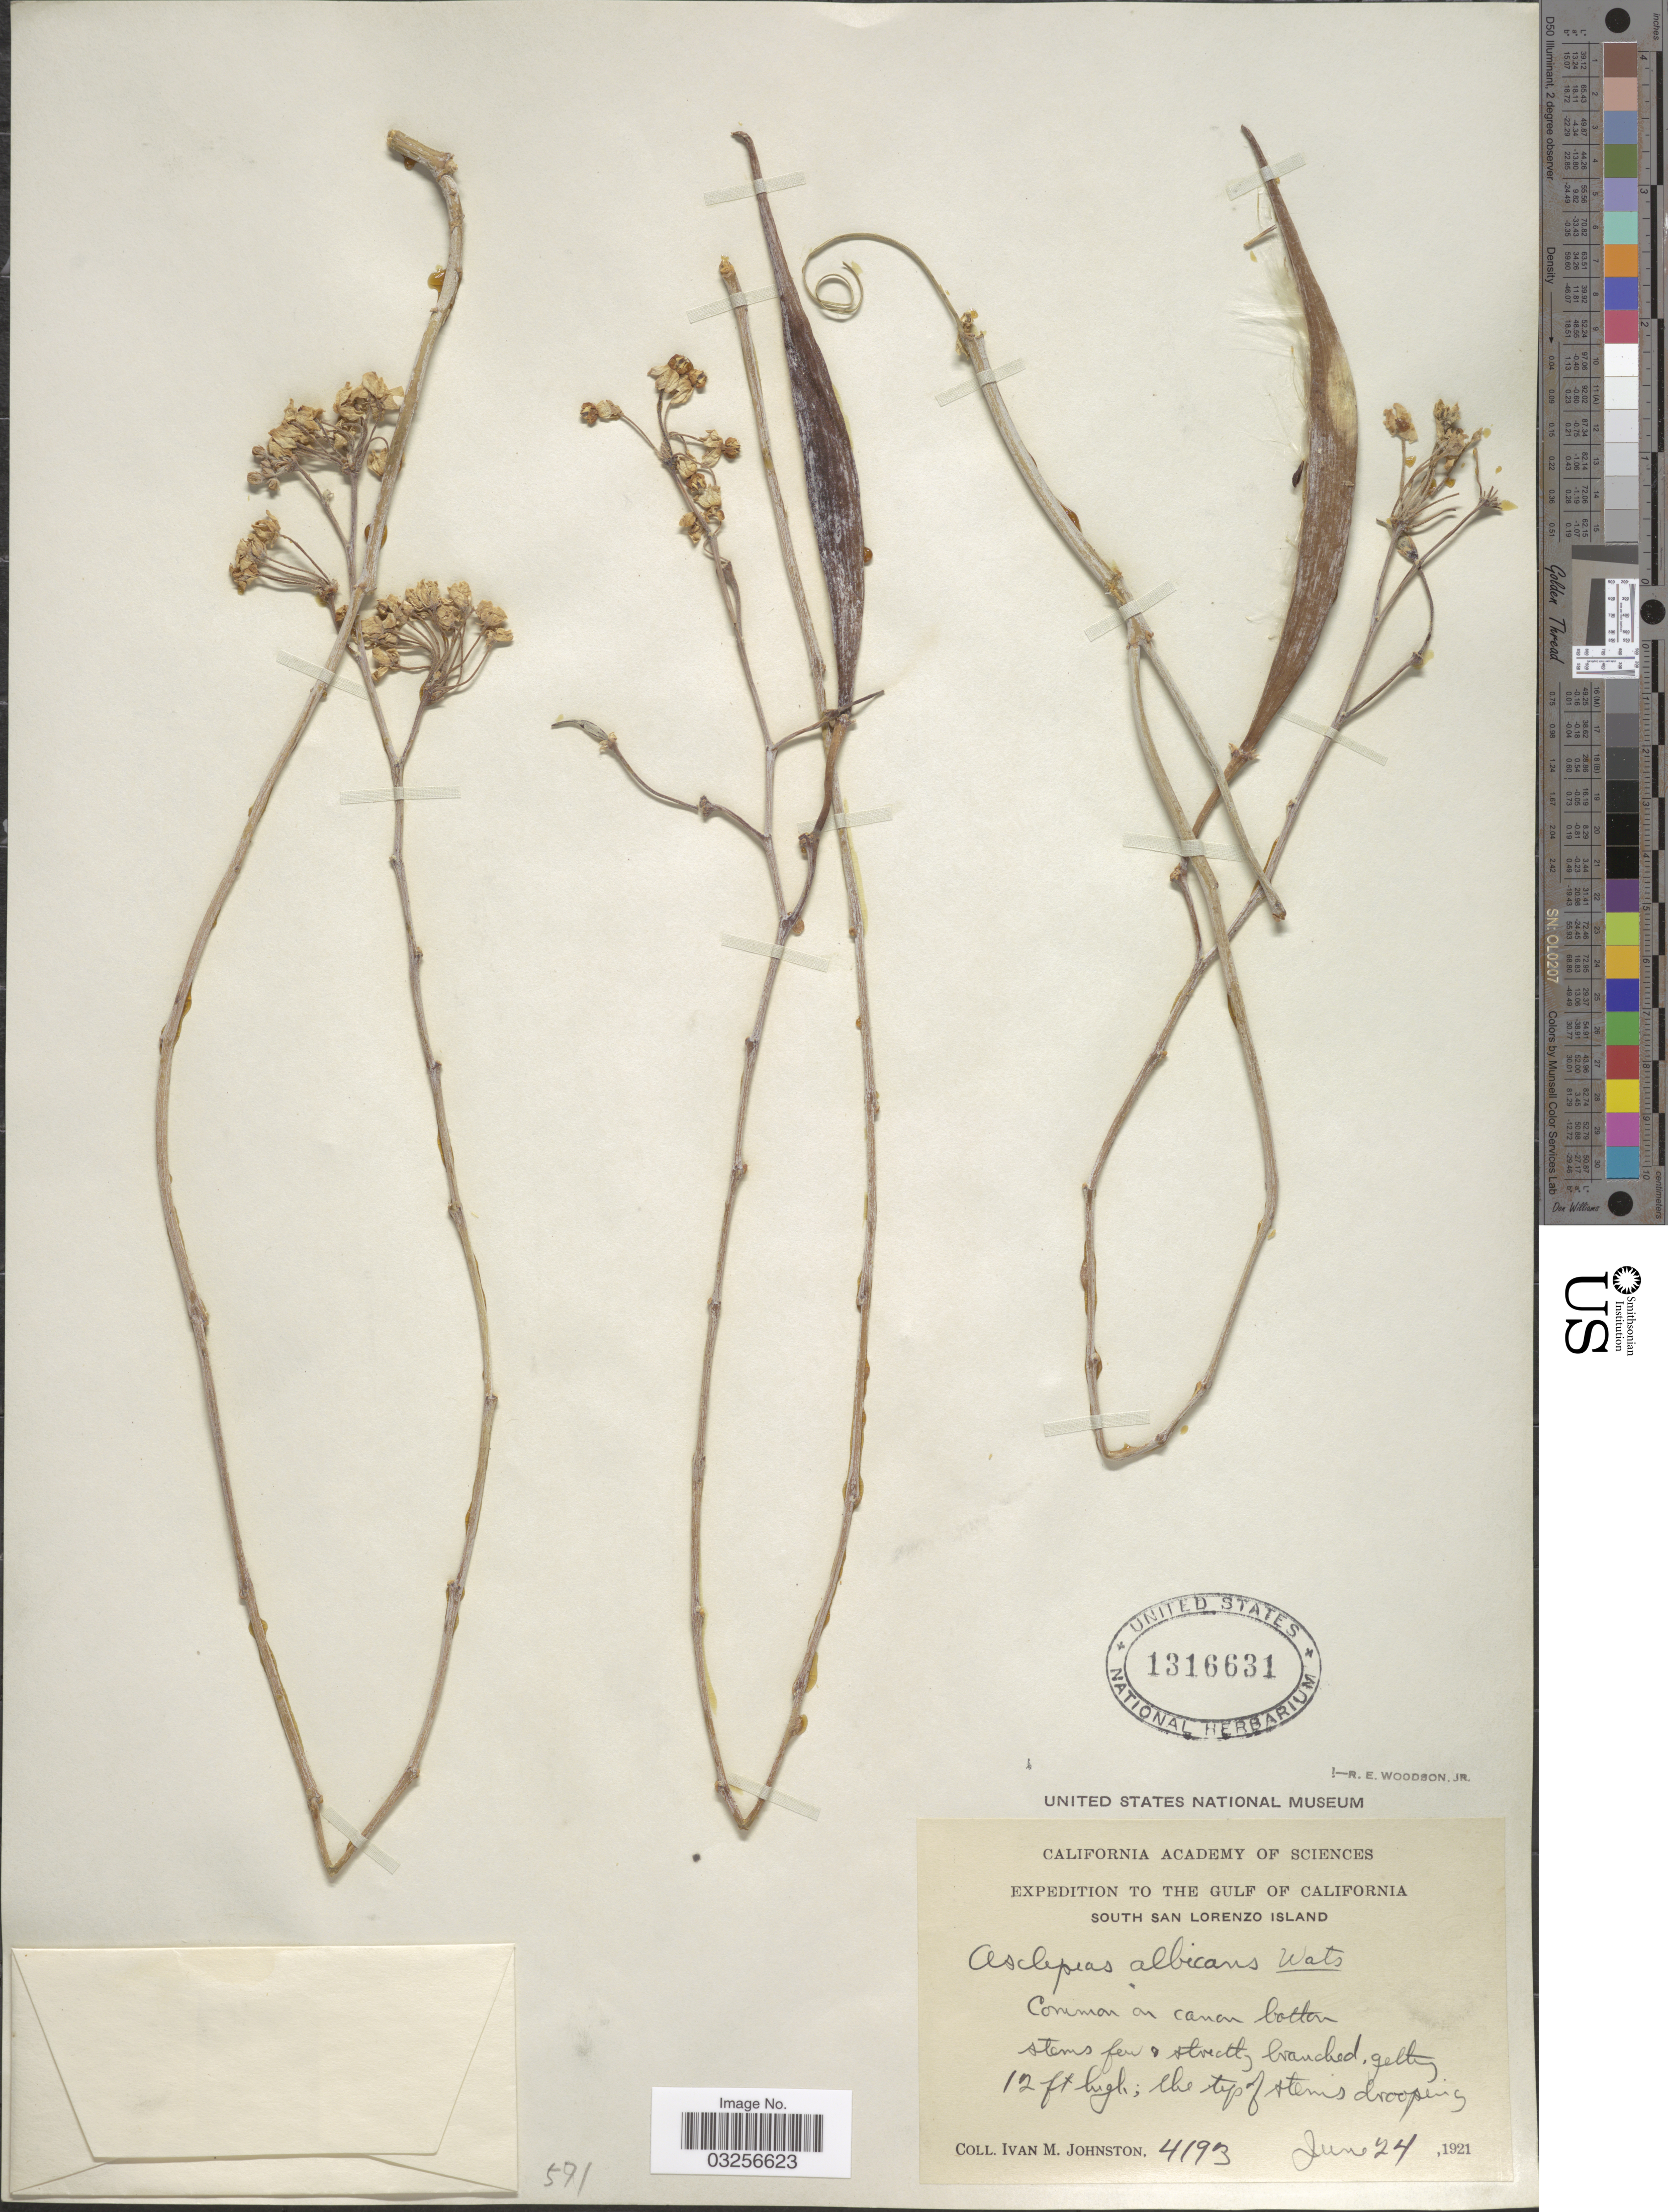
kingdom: Plantae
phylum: Tracheophyta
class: Magnoliopsida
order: Gentianales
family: Apocynaceae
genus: Asclepias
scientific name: Asclepias albicans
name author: S. Watson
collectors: I.M. Johnston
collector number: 4193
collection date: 1921-06-24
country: Mexico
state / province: Baja California Norte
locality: The Gulf of California, South San Lorenzo Island.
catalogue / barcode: US 1316631